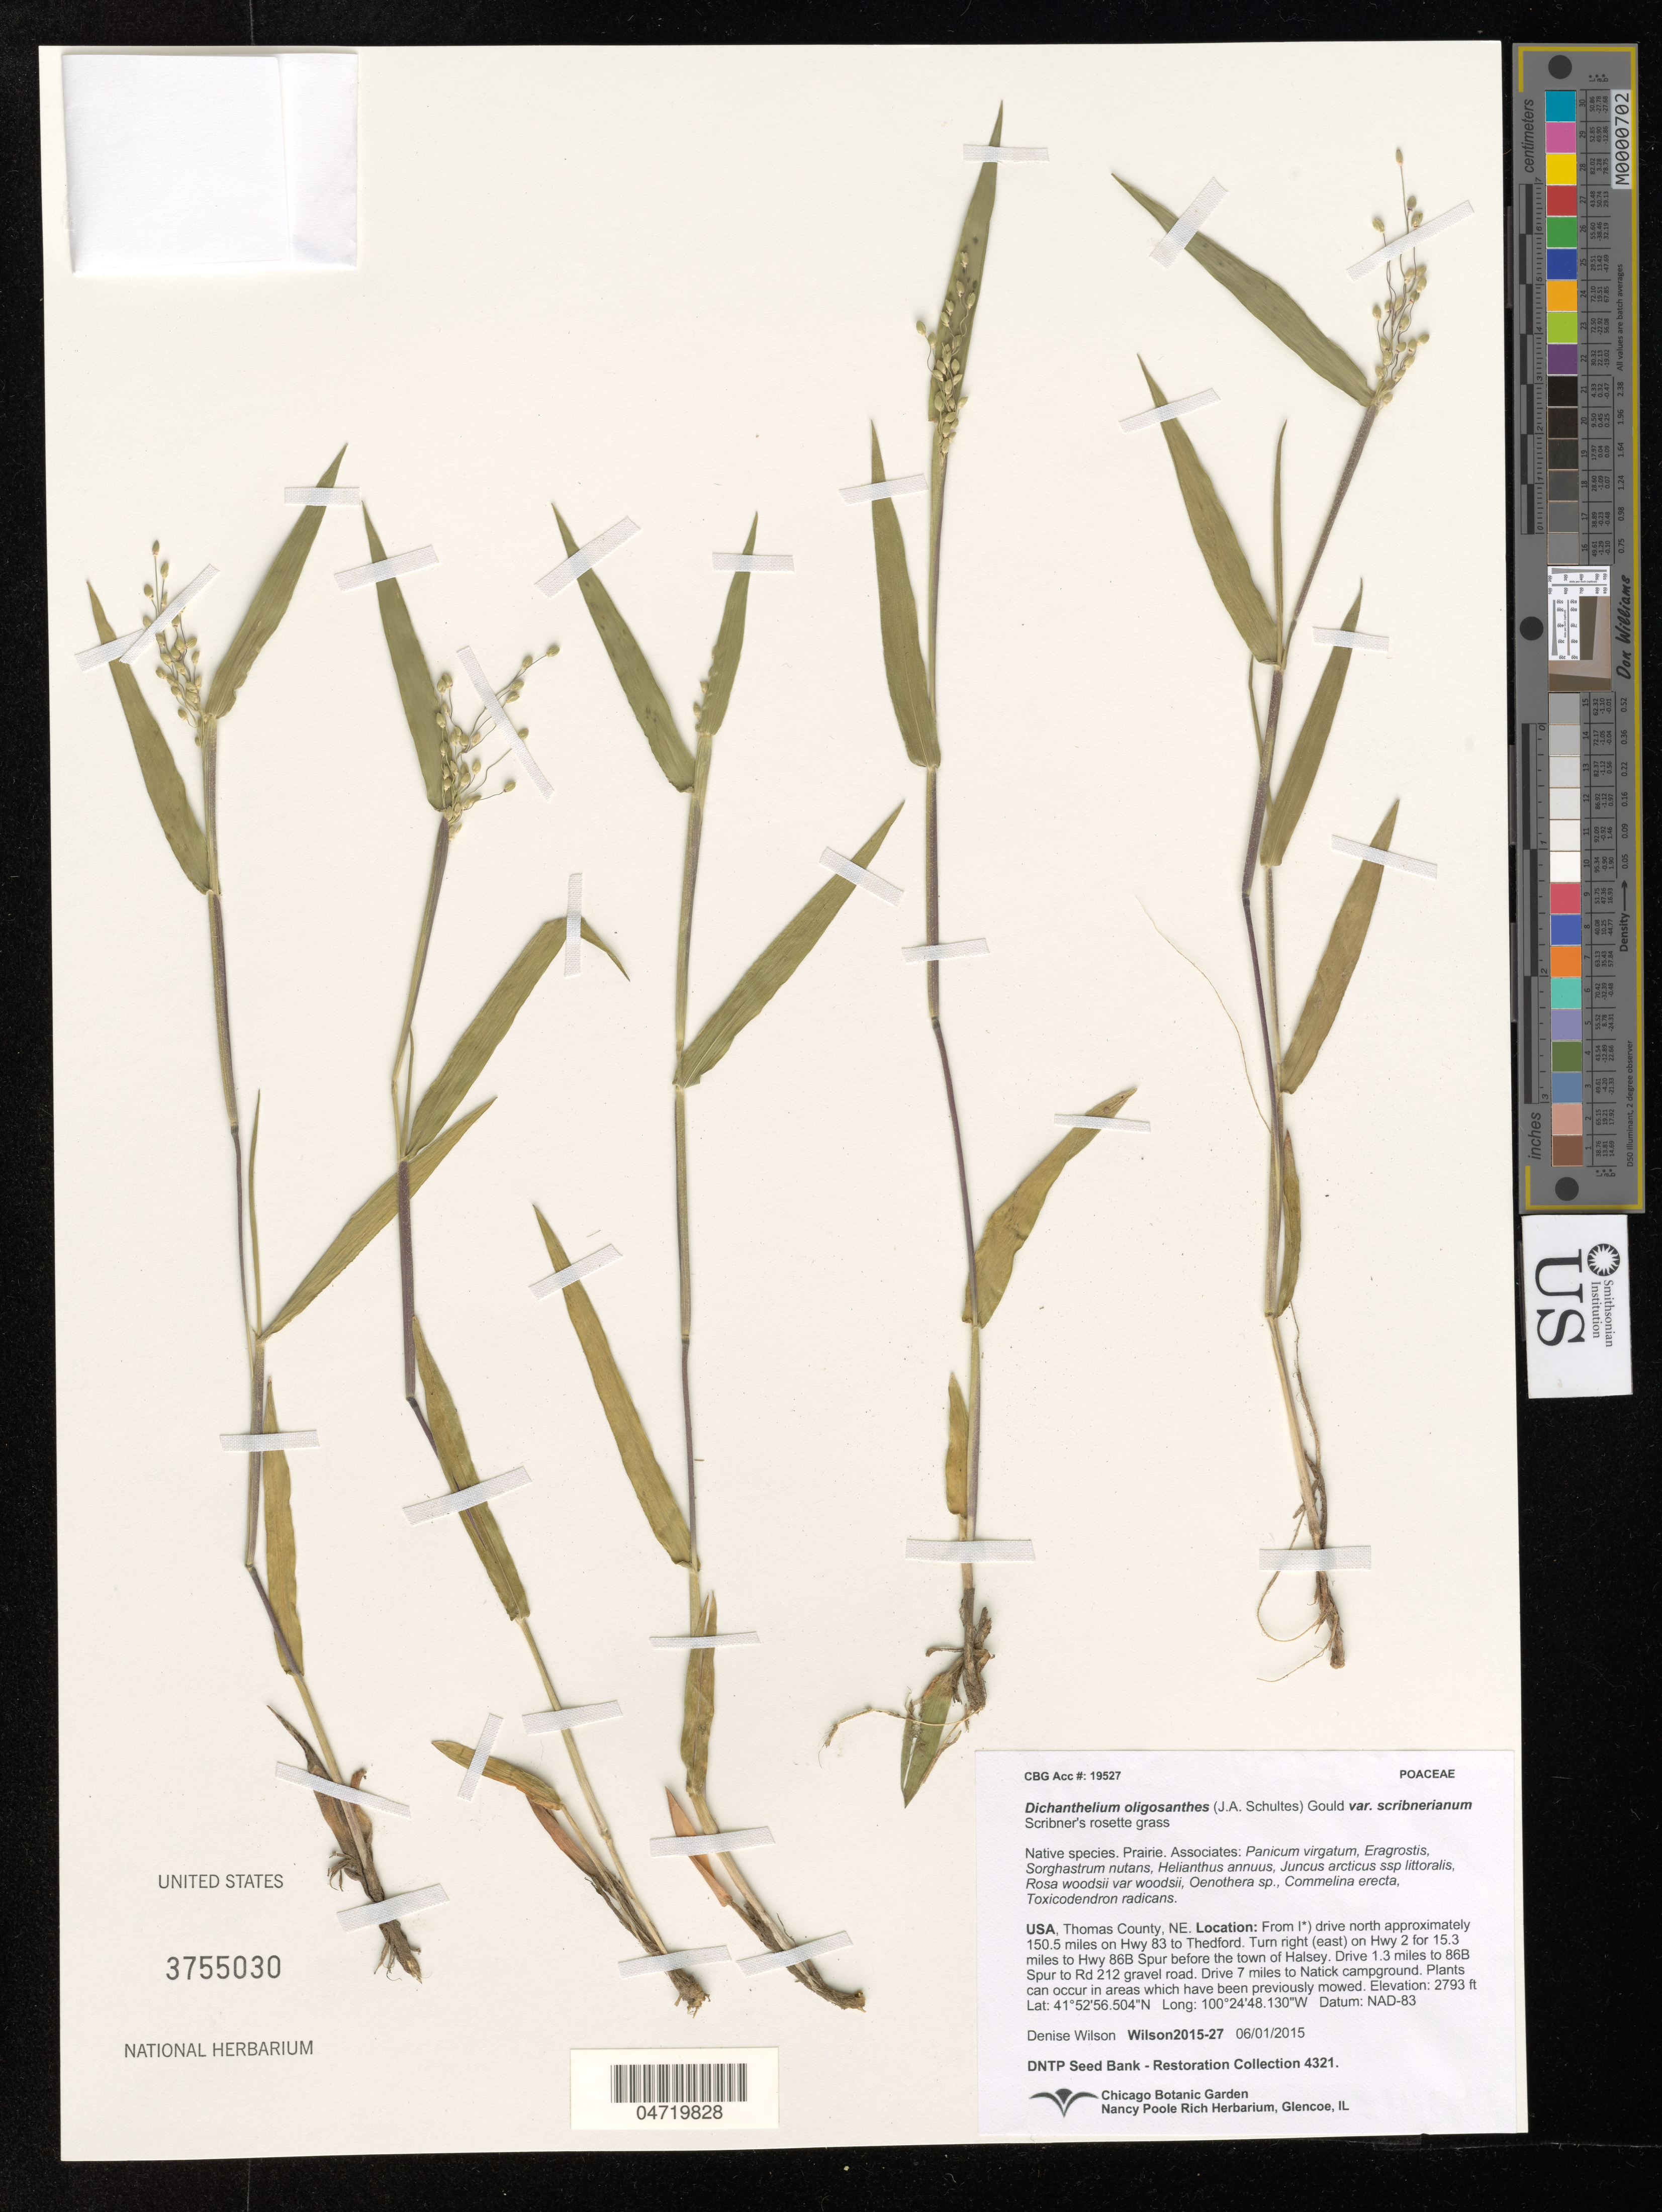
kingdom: Plantae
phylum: Tracheophyta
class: Liliopsida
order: Poales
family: Poaceae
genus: Dichanthelium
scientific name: Dichanthelium oligosanthes var. scribnerianum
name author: (Nash) Gould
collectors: D. Wilson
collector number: Wilson 2015-27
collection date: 2015-06-01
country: United States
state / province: Nebraska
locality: Thomas County, NE. Natick Campground.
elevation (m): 851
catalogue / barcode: US 3755030